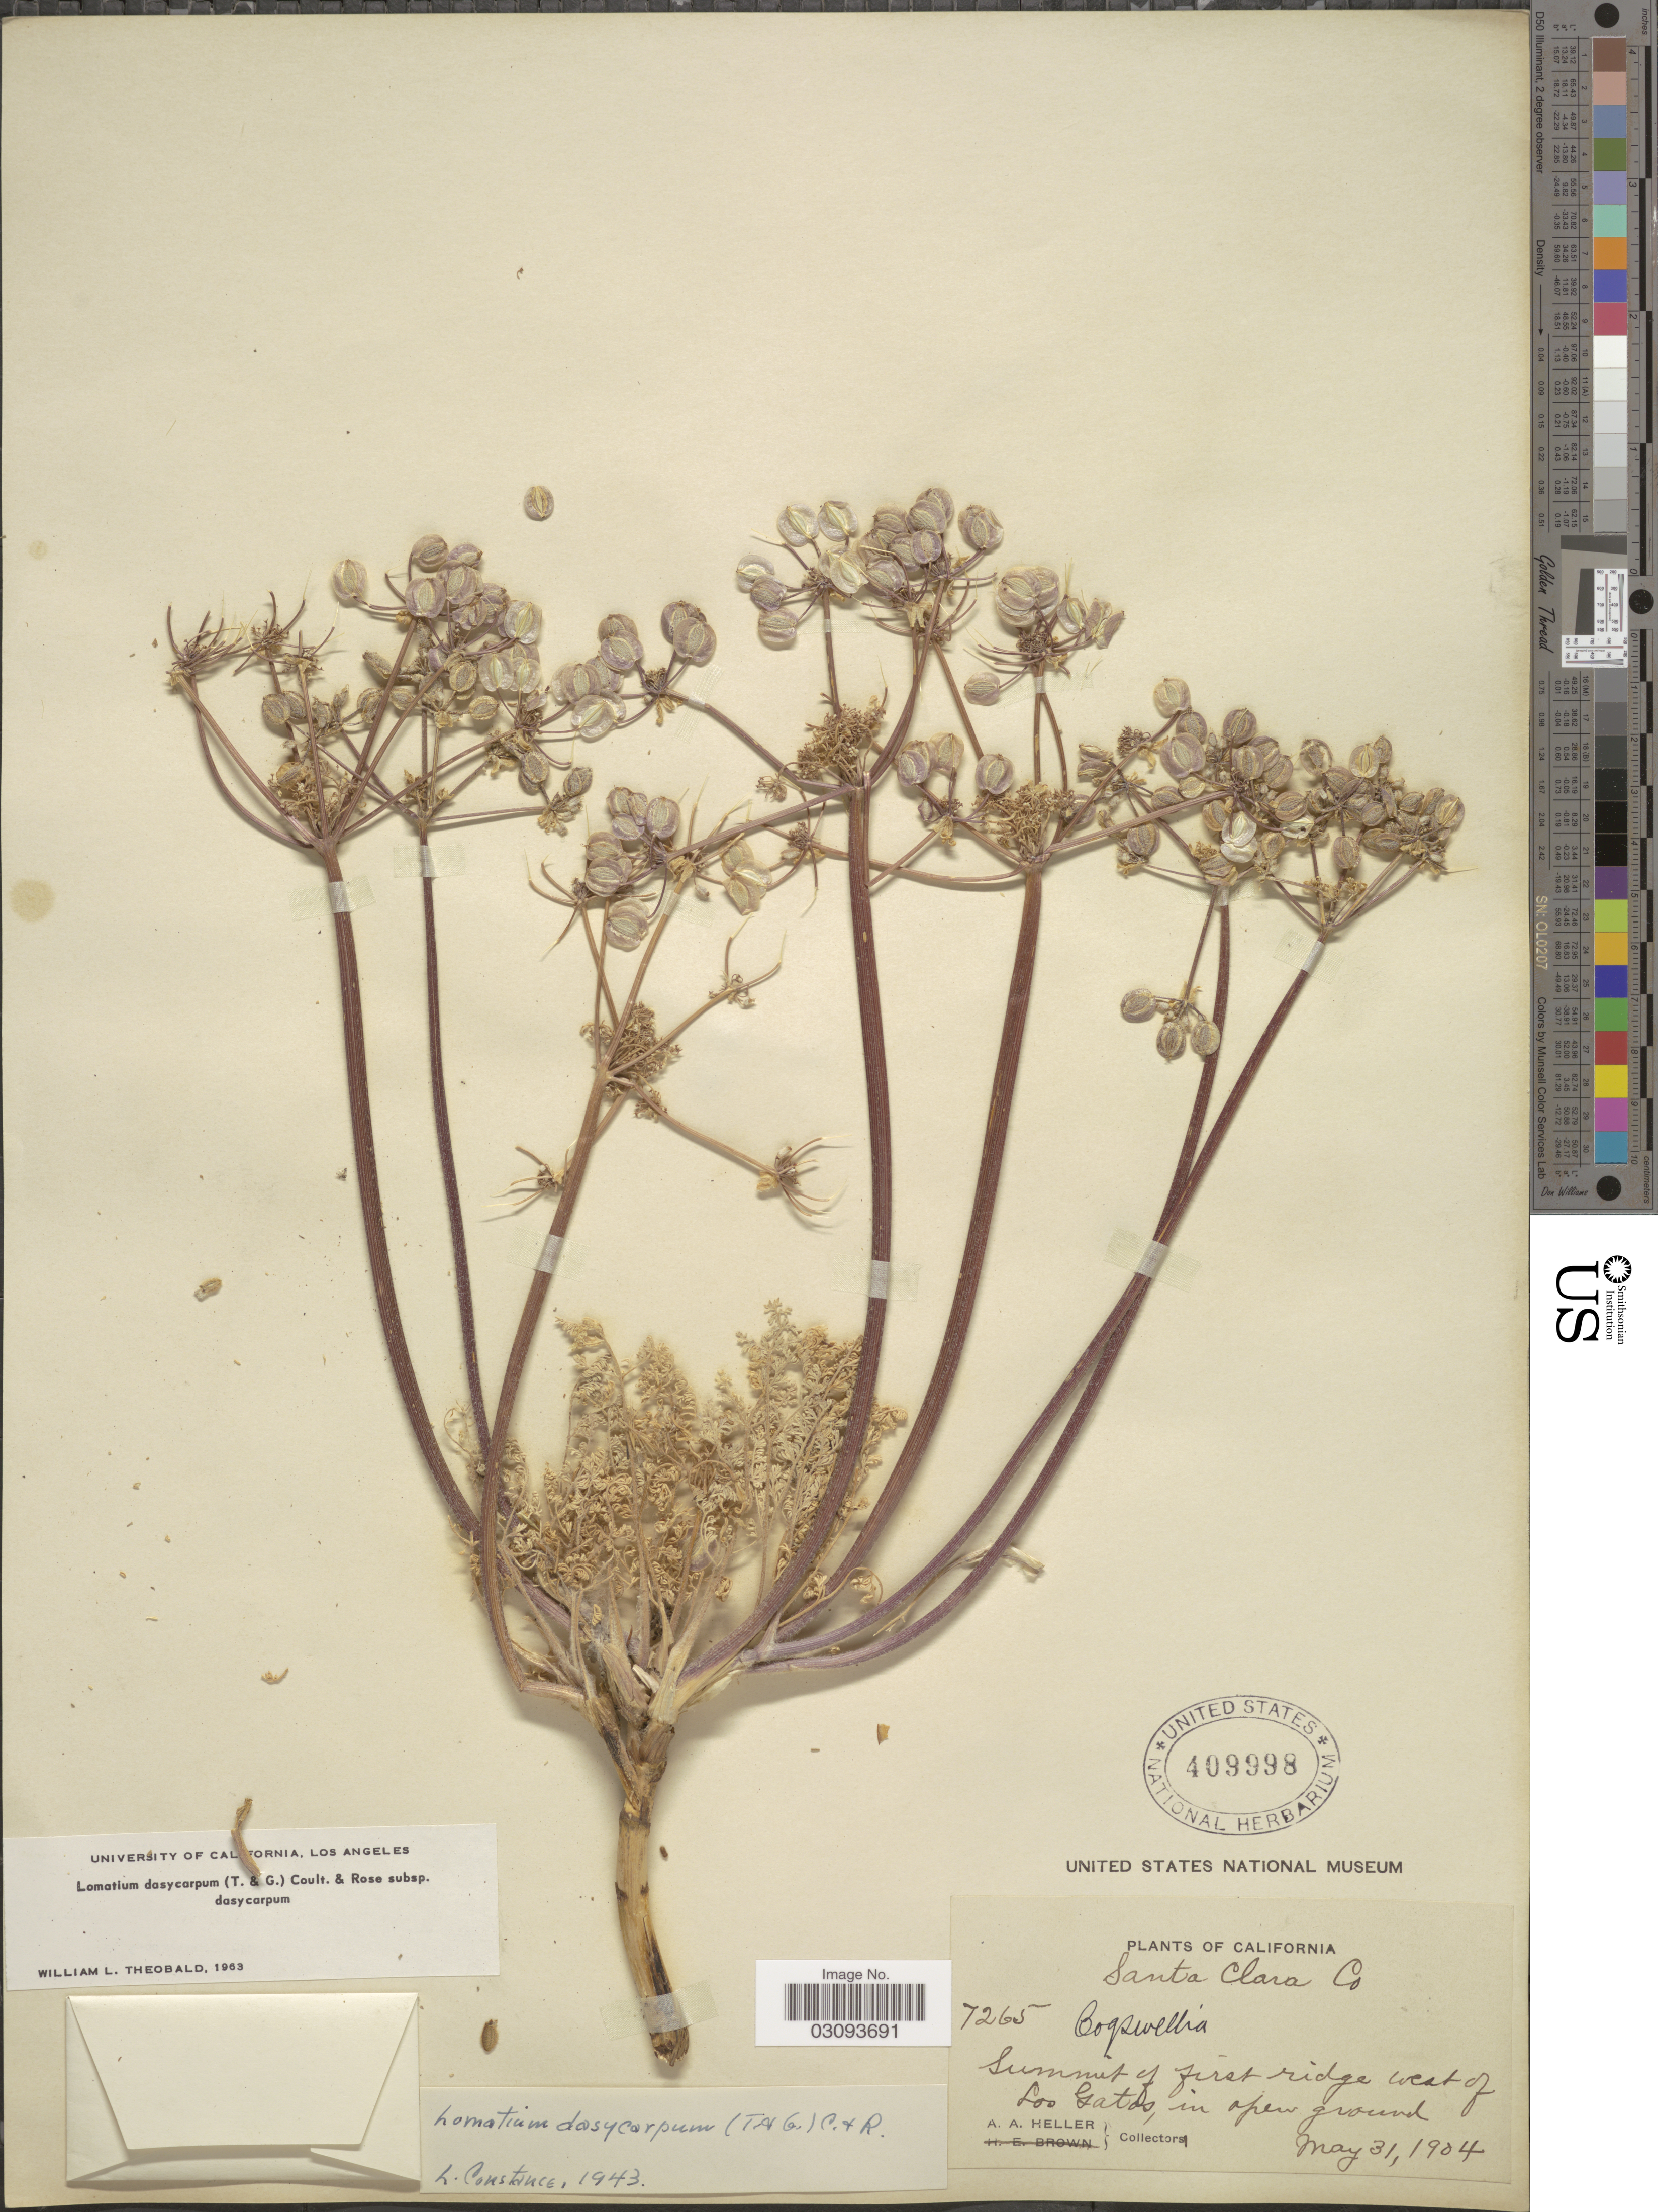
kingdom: Plantae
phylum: Tracheophyta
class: Magnoliopsida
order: Apiales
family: Apiaceae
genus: Lomatium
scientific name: Lomatium dasycarpum subsp. dasycarpum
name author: (Torr.) J.M. Coult. & Rose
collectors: A. A. Heller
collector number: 7265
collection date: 1904-05-31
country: United States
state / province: California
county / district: Santa Clara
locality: Santa Clara Co. Summit of first ridge west of Los Gatos, in open ground.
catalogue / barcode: US 409998